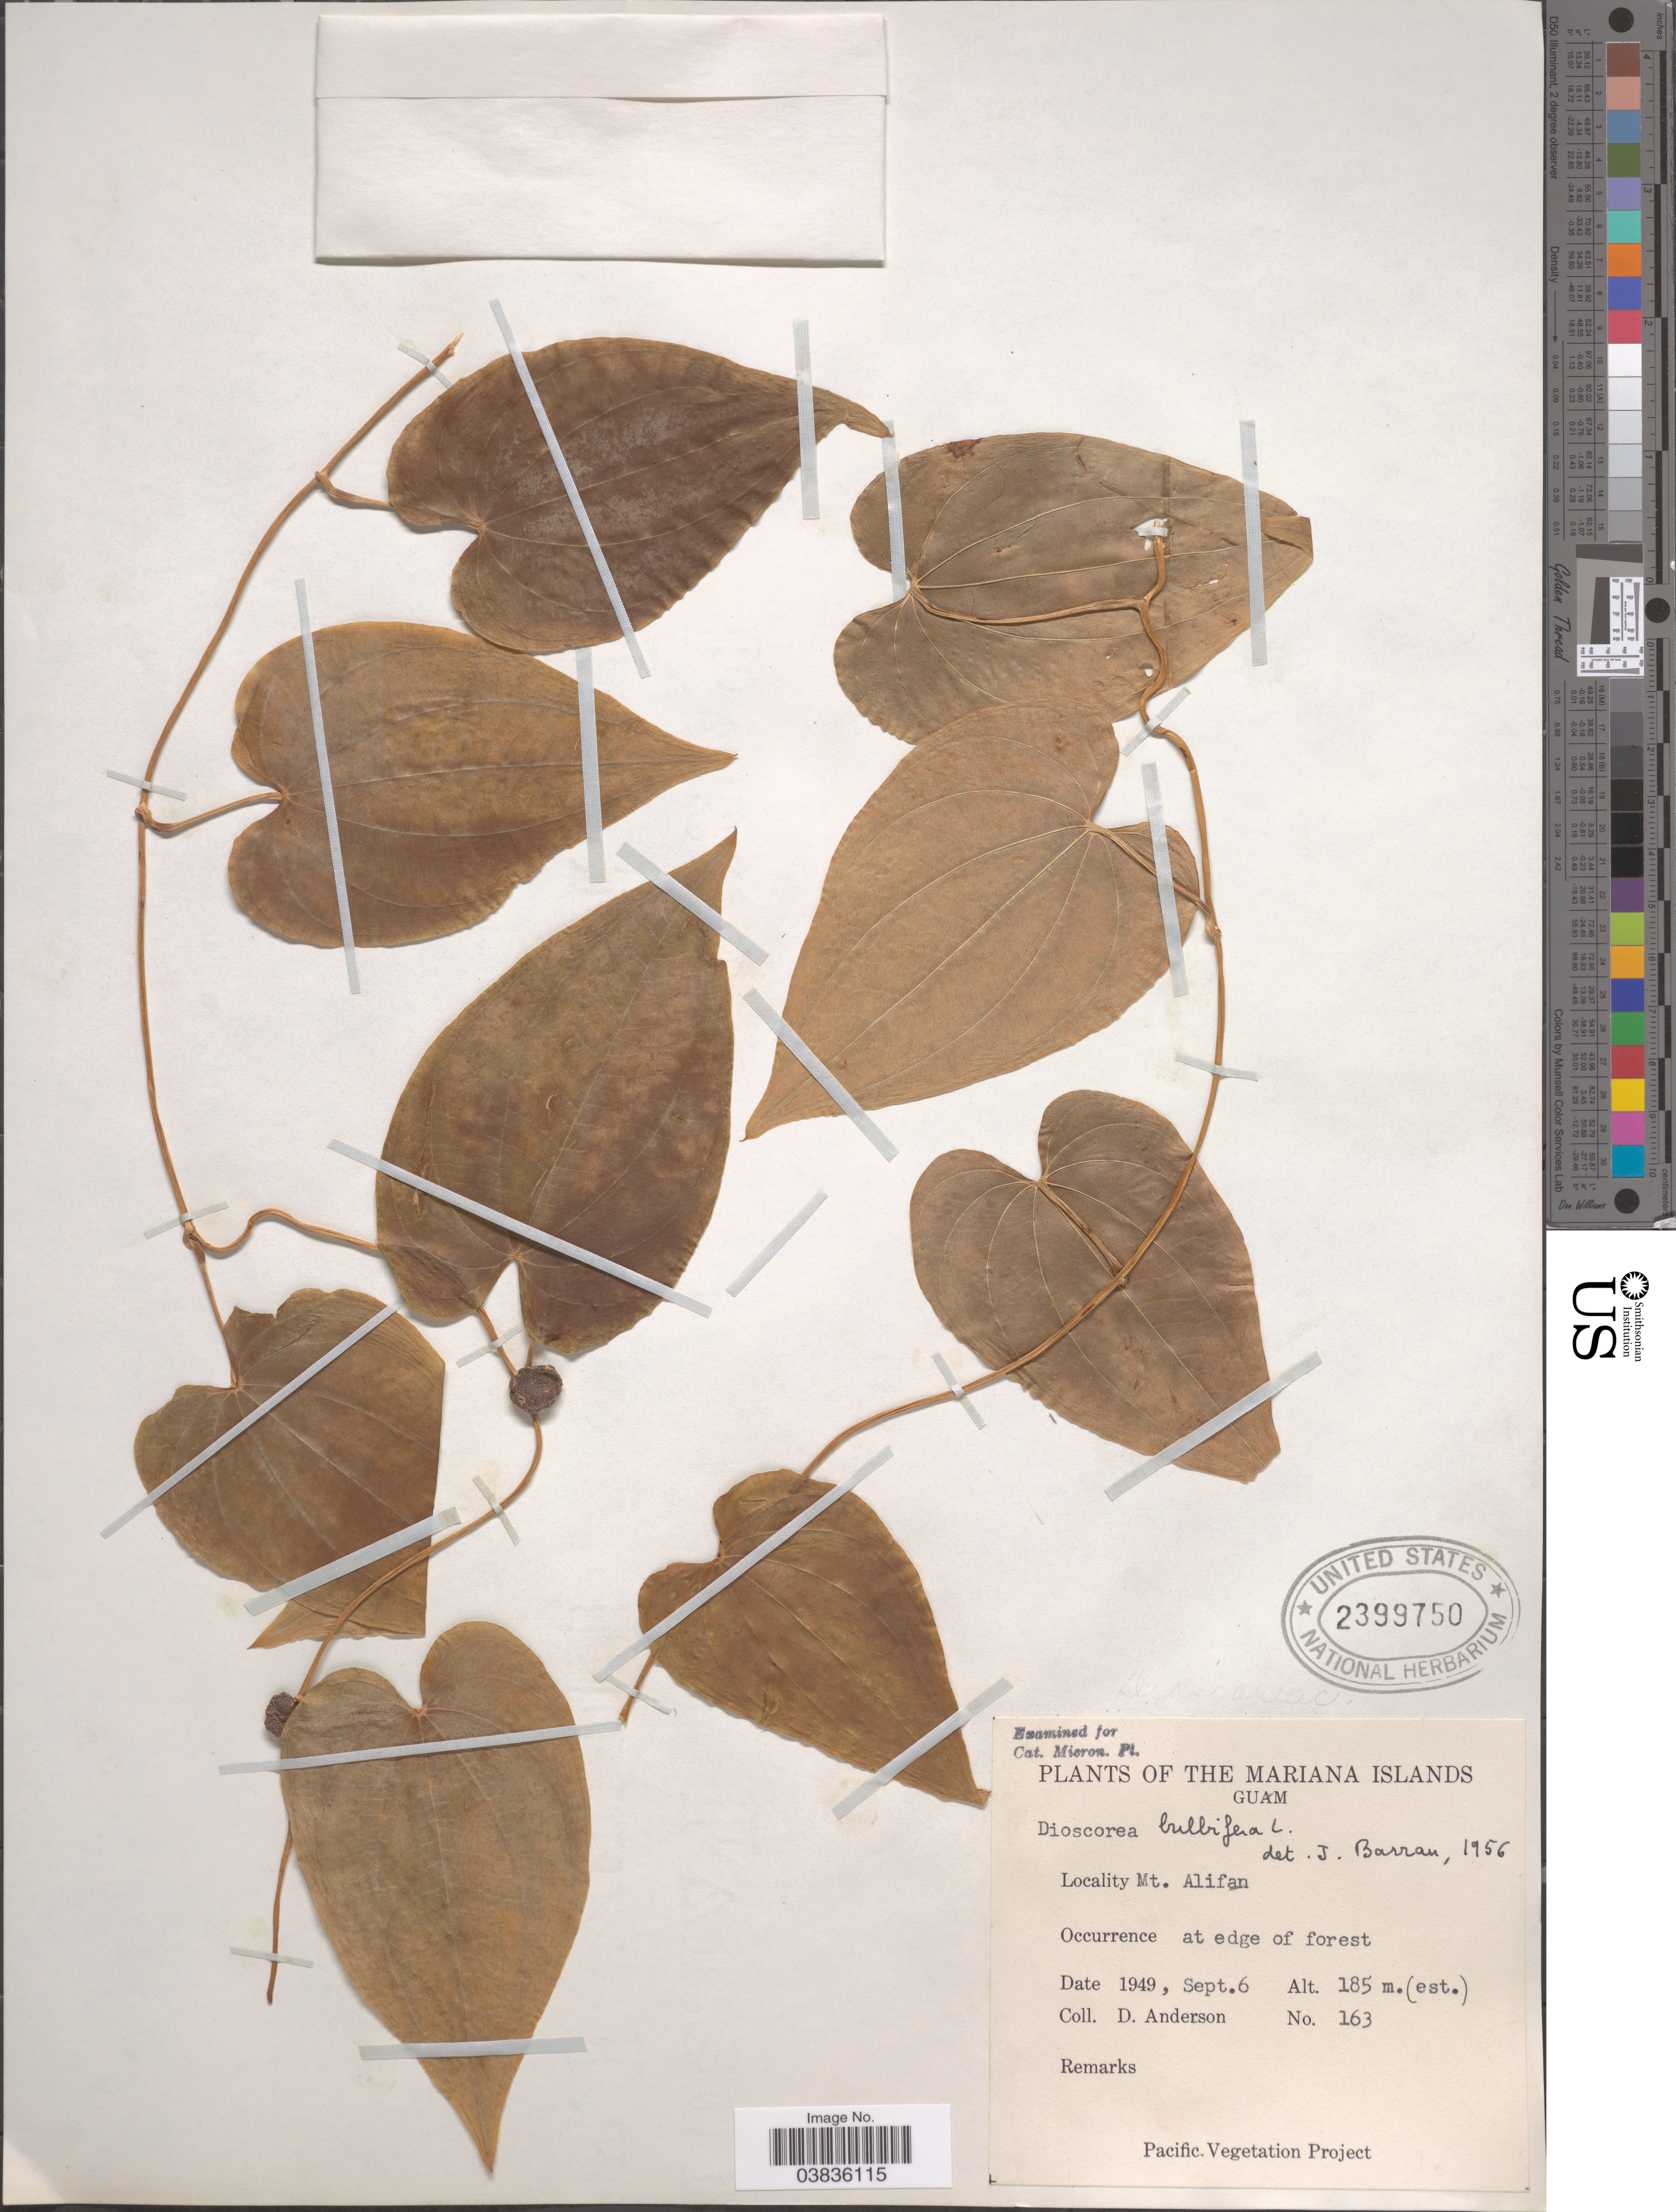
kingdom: Plantae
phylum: Tracheophyta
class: Liliopsida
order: Dioscoreales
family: Dioscoreaceae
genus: Dioscorea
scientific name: Dioscorea bulbifera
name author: L.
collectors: D. Anderson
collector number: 163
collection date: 1949-09-06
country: Guam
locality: The Mariana Islands. Mt. Alifan.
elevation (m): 185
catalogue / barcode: US 2399750